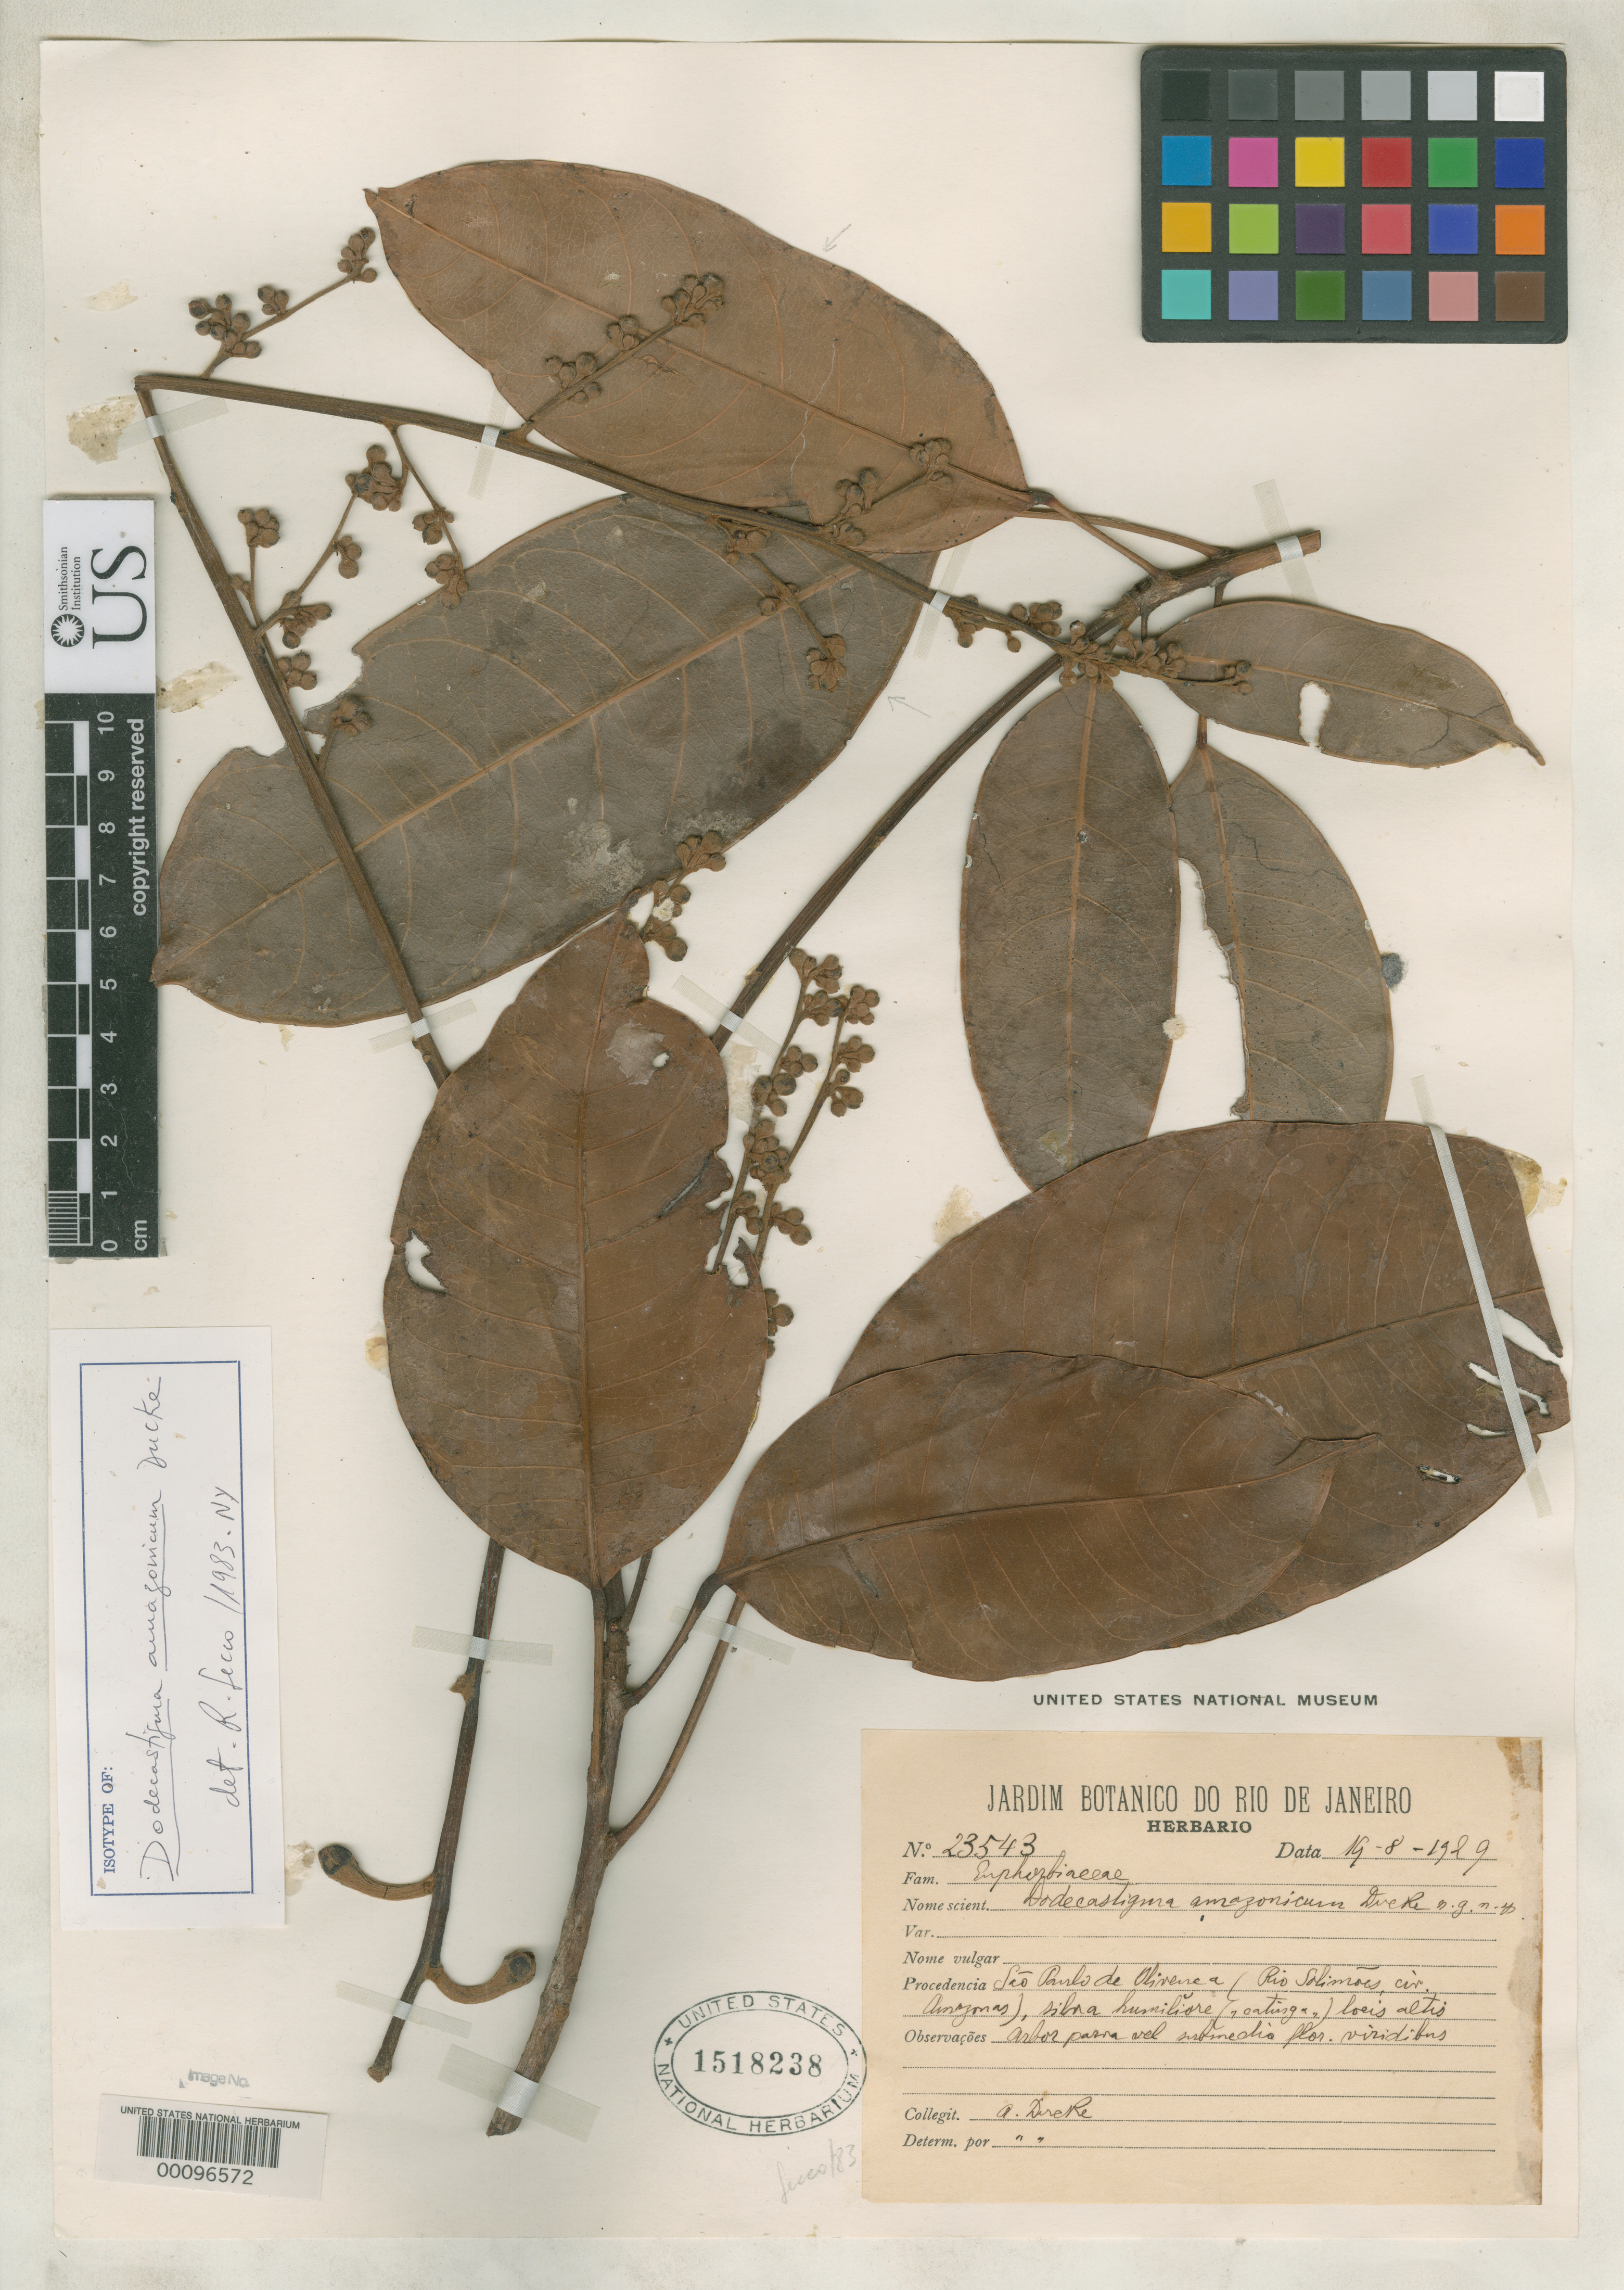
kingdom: Plantae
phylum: Tracheophyta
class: Magnoliopsida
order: Malpighiales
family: Euphorbiaceae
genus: Dodecastigma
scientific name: Dodecastigma amazonicum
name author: Ducke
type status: Type Collection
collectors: A. Ducke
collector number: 23543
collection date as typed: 19 Aug 1929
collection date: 1929-08-19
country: Brazil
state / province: Amazonas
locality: Rio Solimos, prope Sao Paulo de Olivenca.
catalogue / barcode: US 1518238